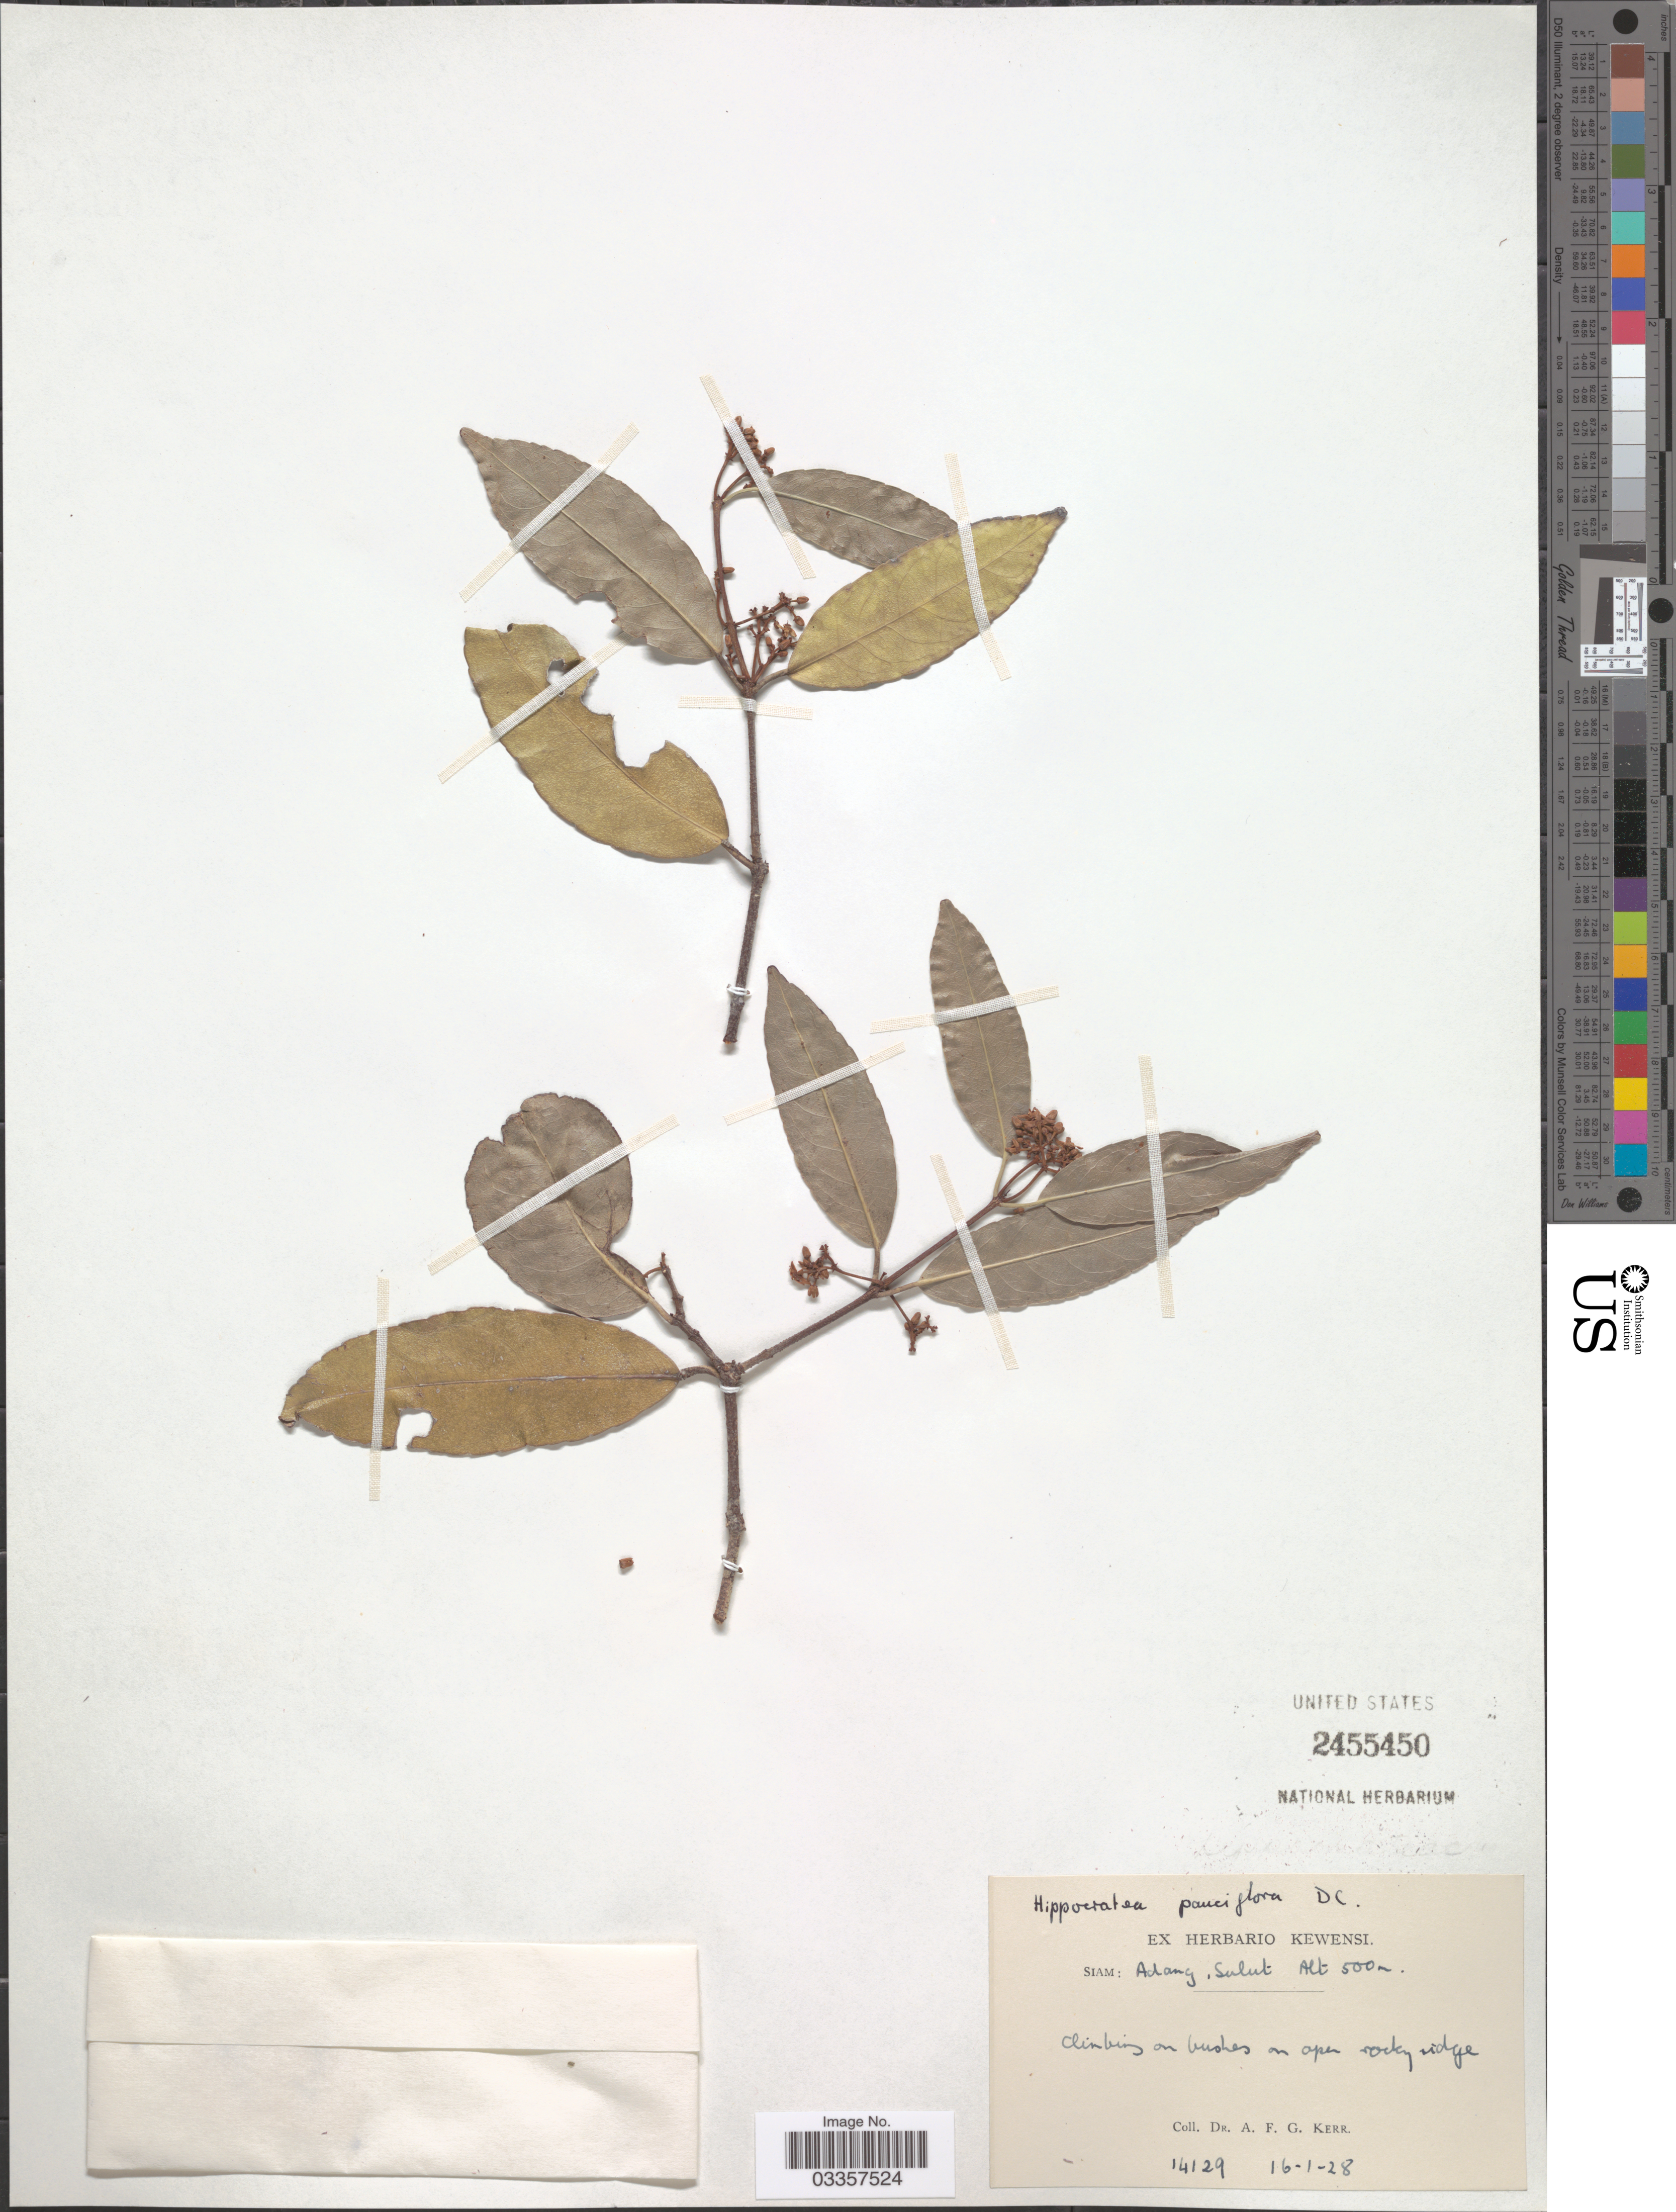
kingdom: Plantae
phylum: Tracheophyta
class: Magnoliopsida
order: Celastrales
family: Celastraceae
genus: Hippocratea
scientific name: Hippocratea pauciflora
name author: Rose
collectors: A. F. G. Kerr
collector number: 14129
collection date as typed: Transcribed d/m/y: 16/1/28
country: Thailand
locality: Siam: Adang, Sulut.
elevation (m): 500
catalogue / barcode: US 2455450